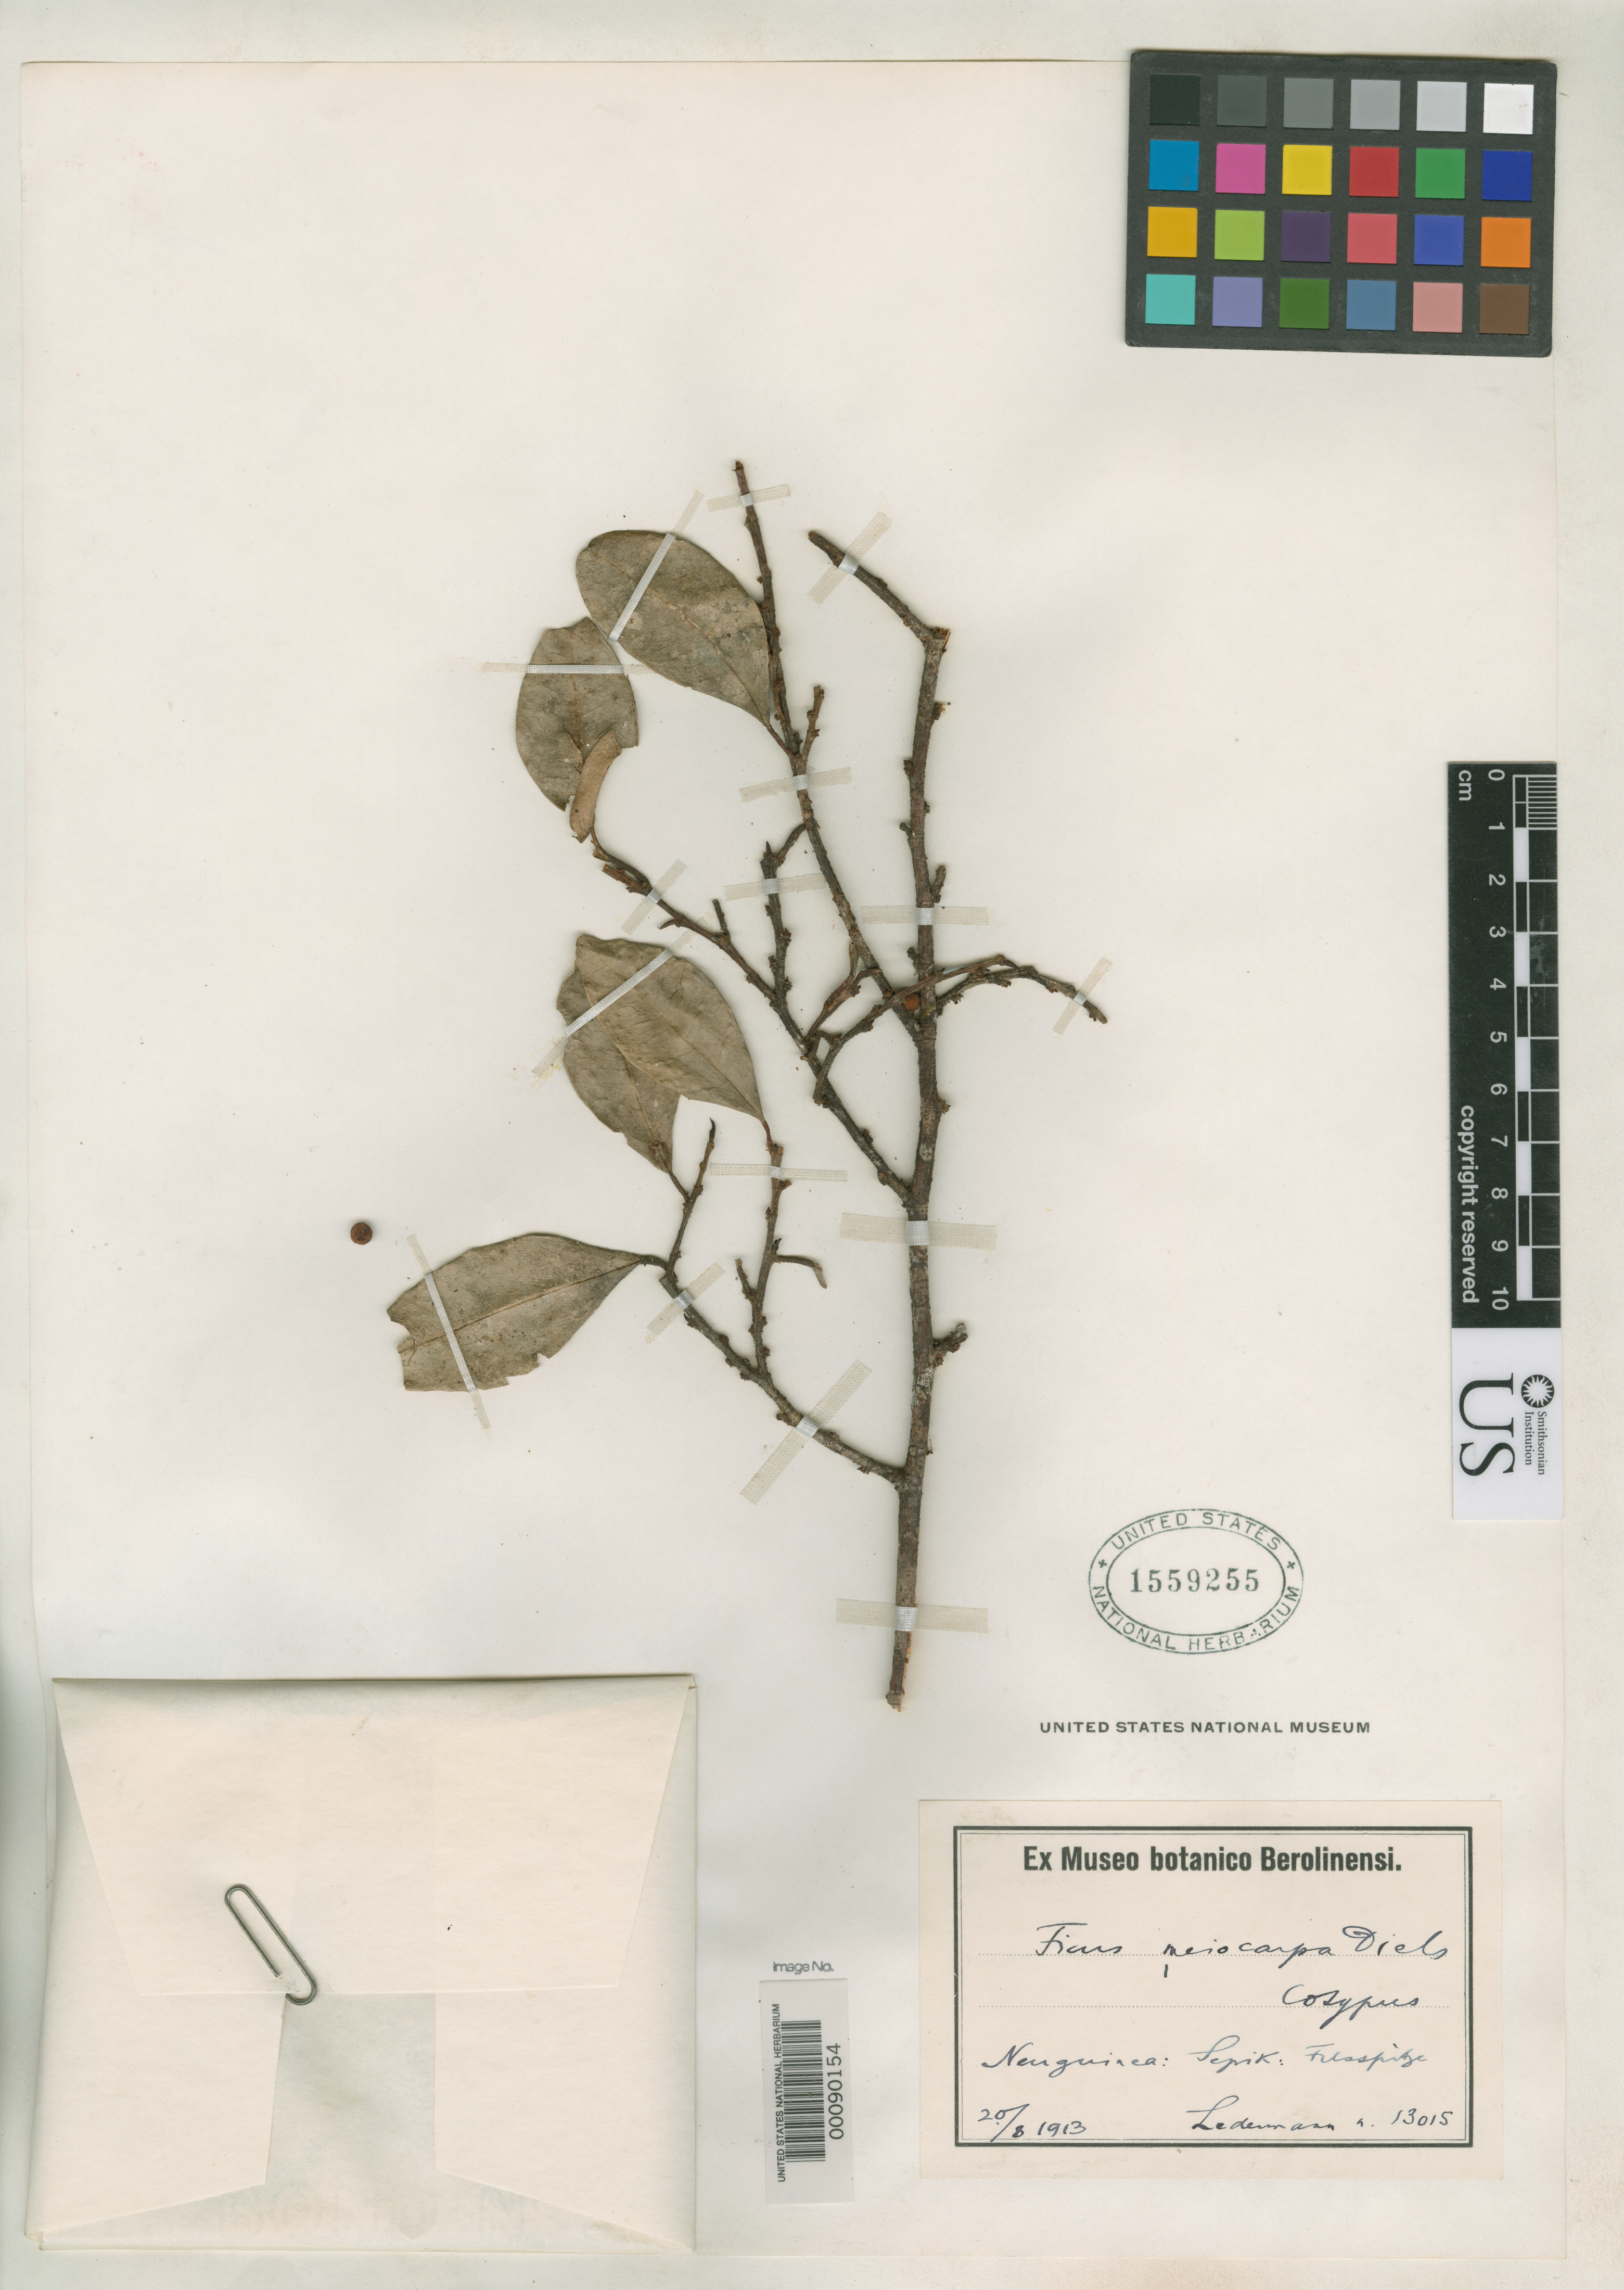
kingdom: Plantae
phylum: Tracheophyta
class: Magnoliopsida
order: Rosales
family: Moraceae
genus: Ficus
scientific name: Ficus meiocarpa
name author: Diels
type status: Isotype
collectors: C. Ledermann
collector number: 13015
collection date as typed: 20 Aug 1913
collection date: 1913-08-20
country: Papua New Guinea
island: New Guinea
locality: Sepik.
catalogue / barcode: US 1559255